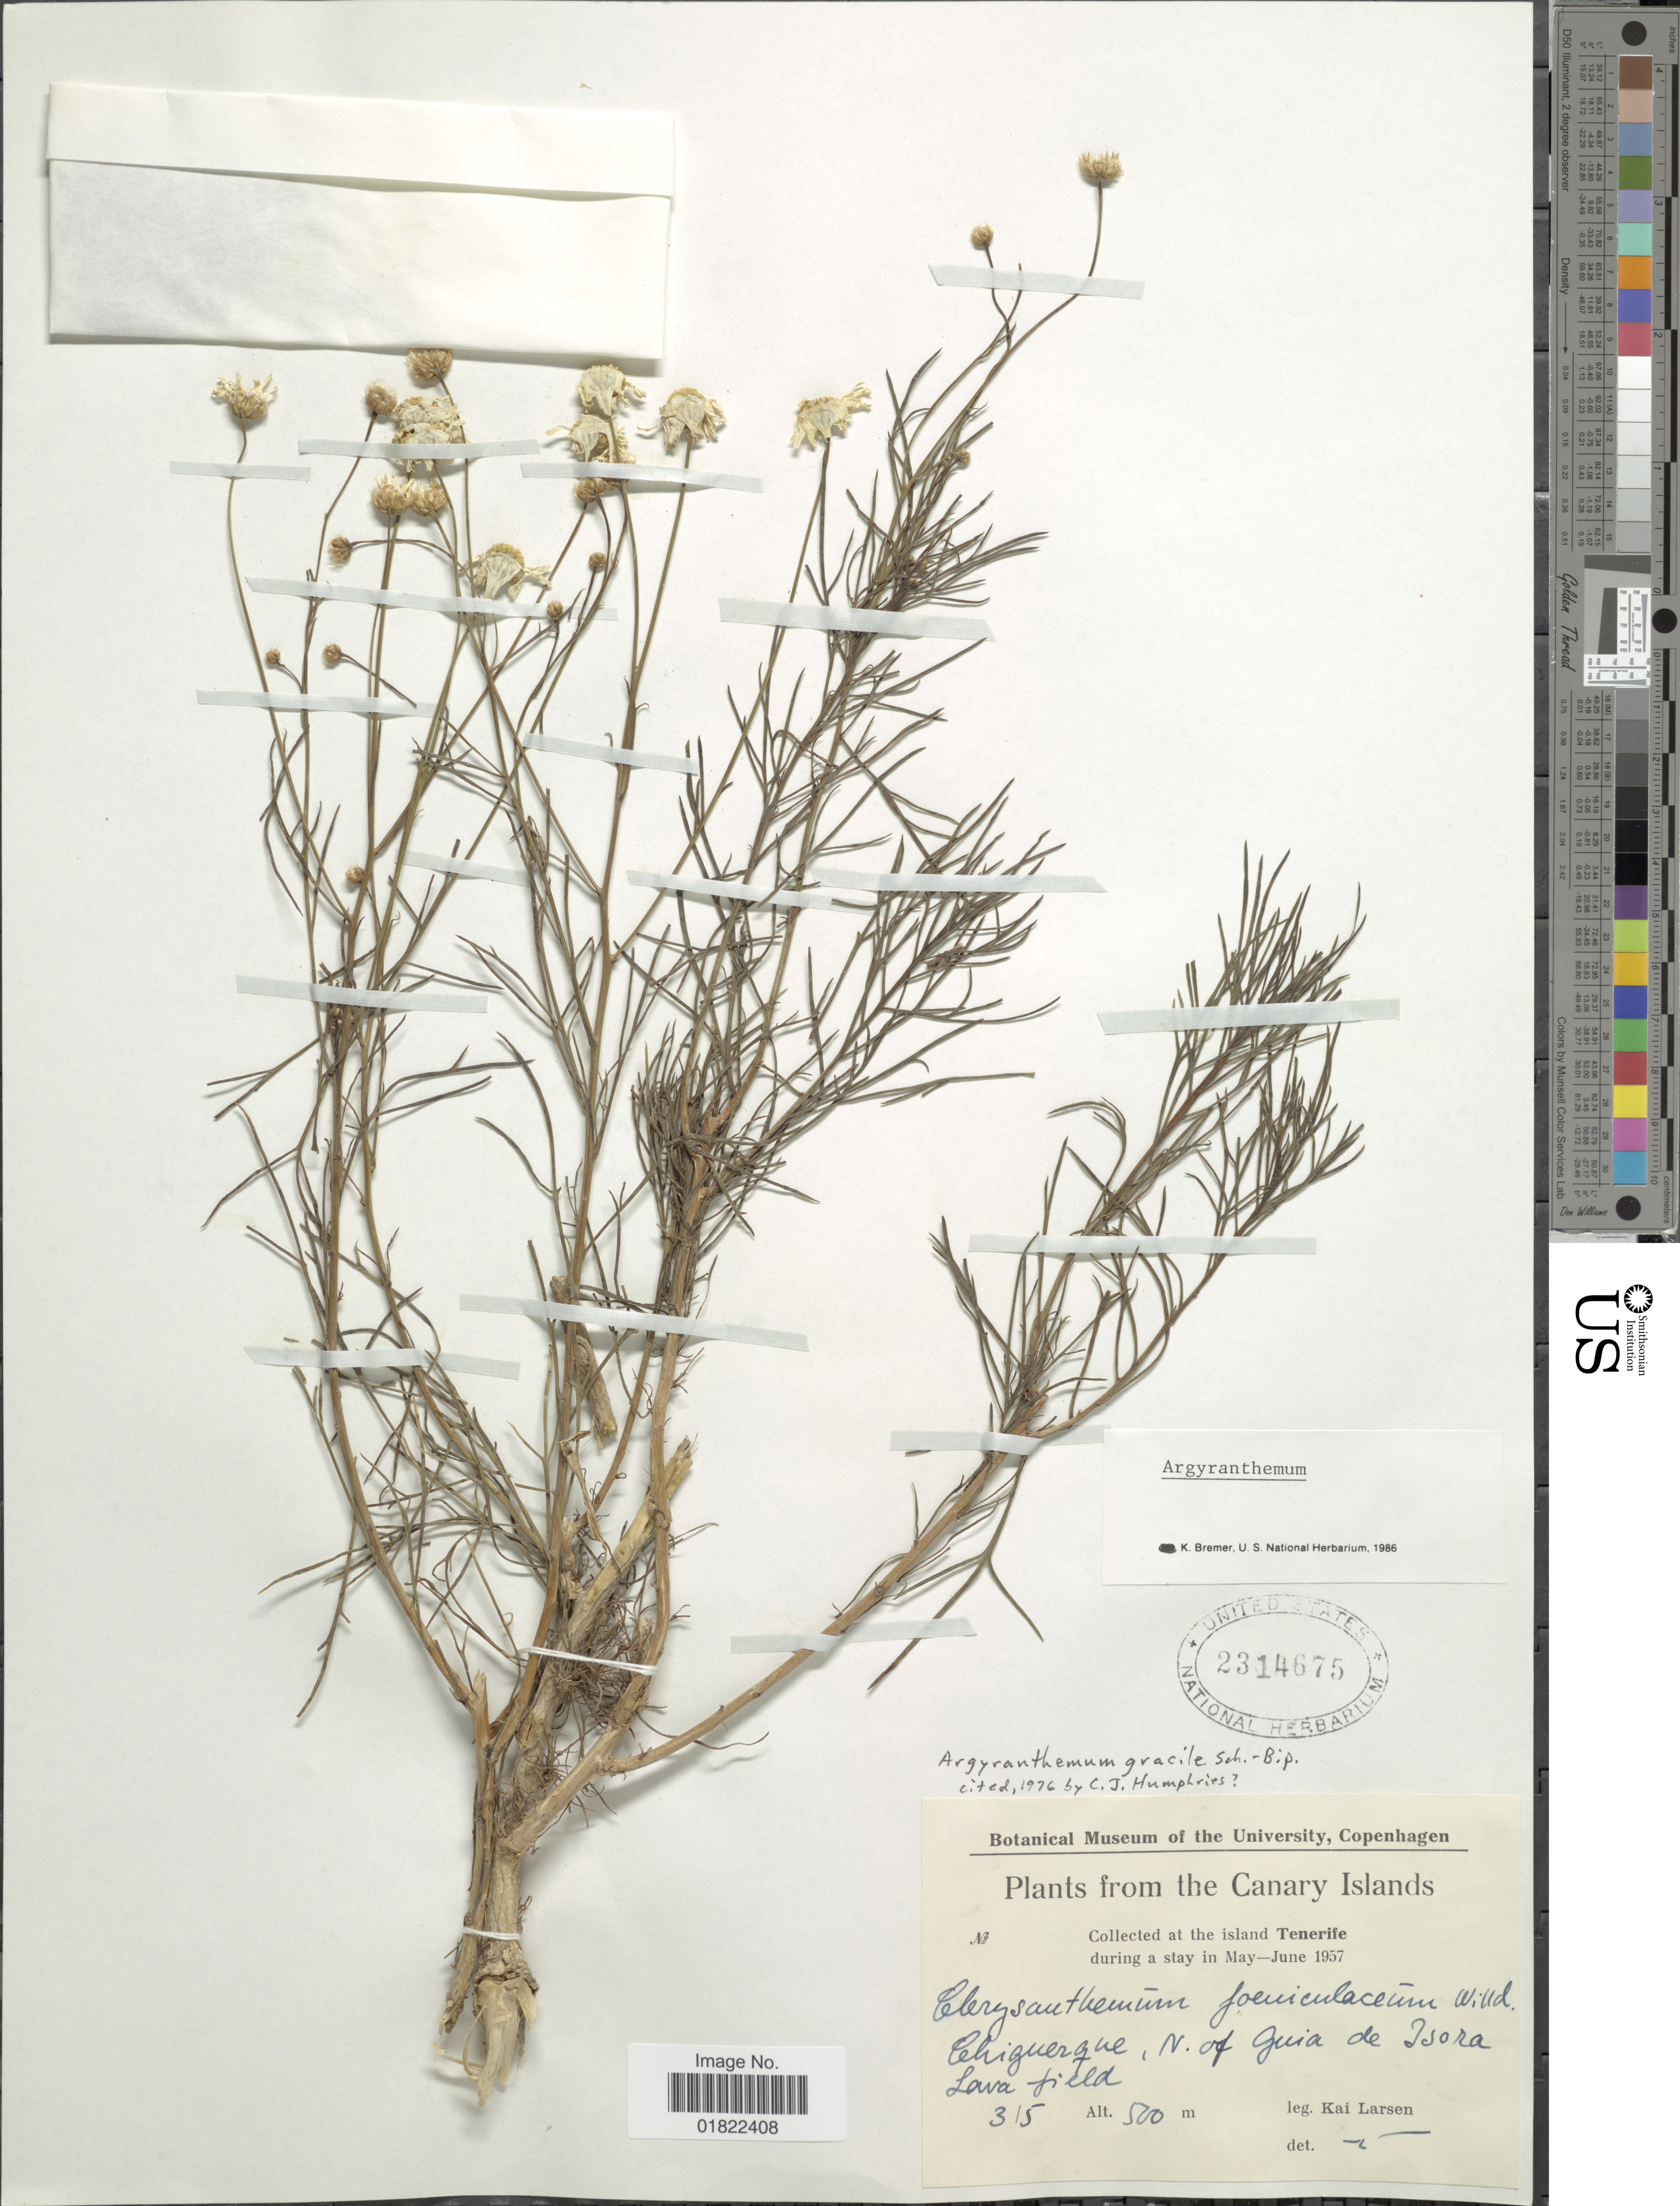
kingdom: Plantae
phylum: Tracheophyta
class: Magnoliopsida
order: Asterales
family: Asteraceae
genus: Argyranthemum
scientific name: Argyranthemum gracile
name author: Sch. Bip.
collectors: K. Larsen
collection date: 1957-05-03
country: Spain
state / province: Canarias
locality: The Canary Islands, At the island Tenerife, Cehiguerque, N of Guia de Isora, Lava field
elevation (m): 500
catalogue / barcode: US 2314675